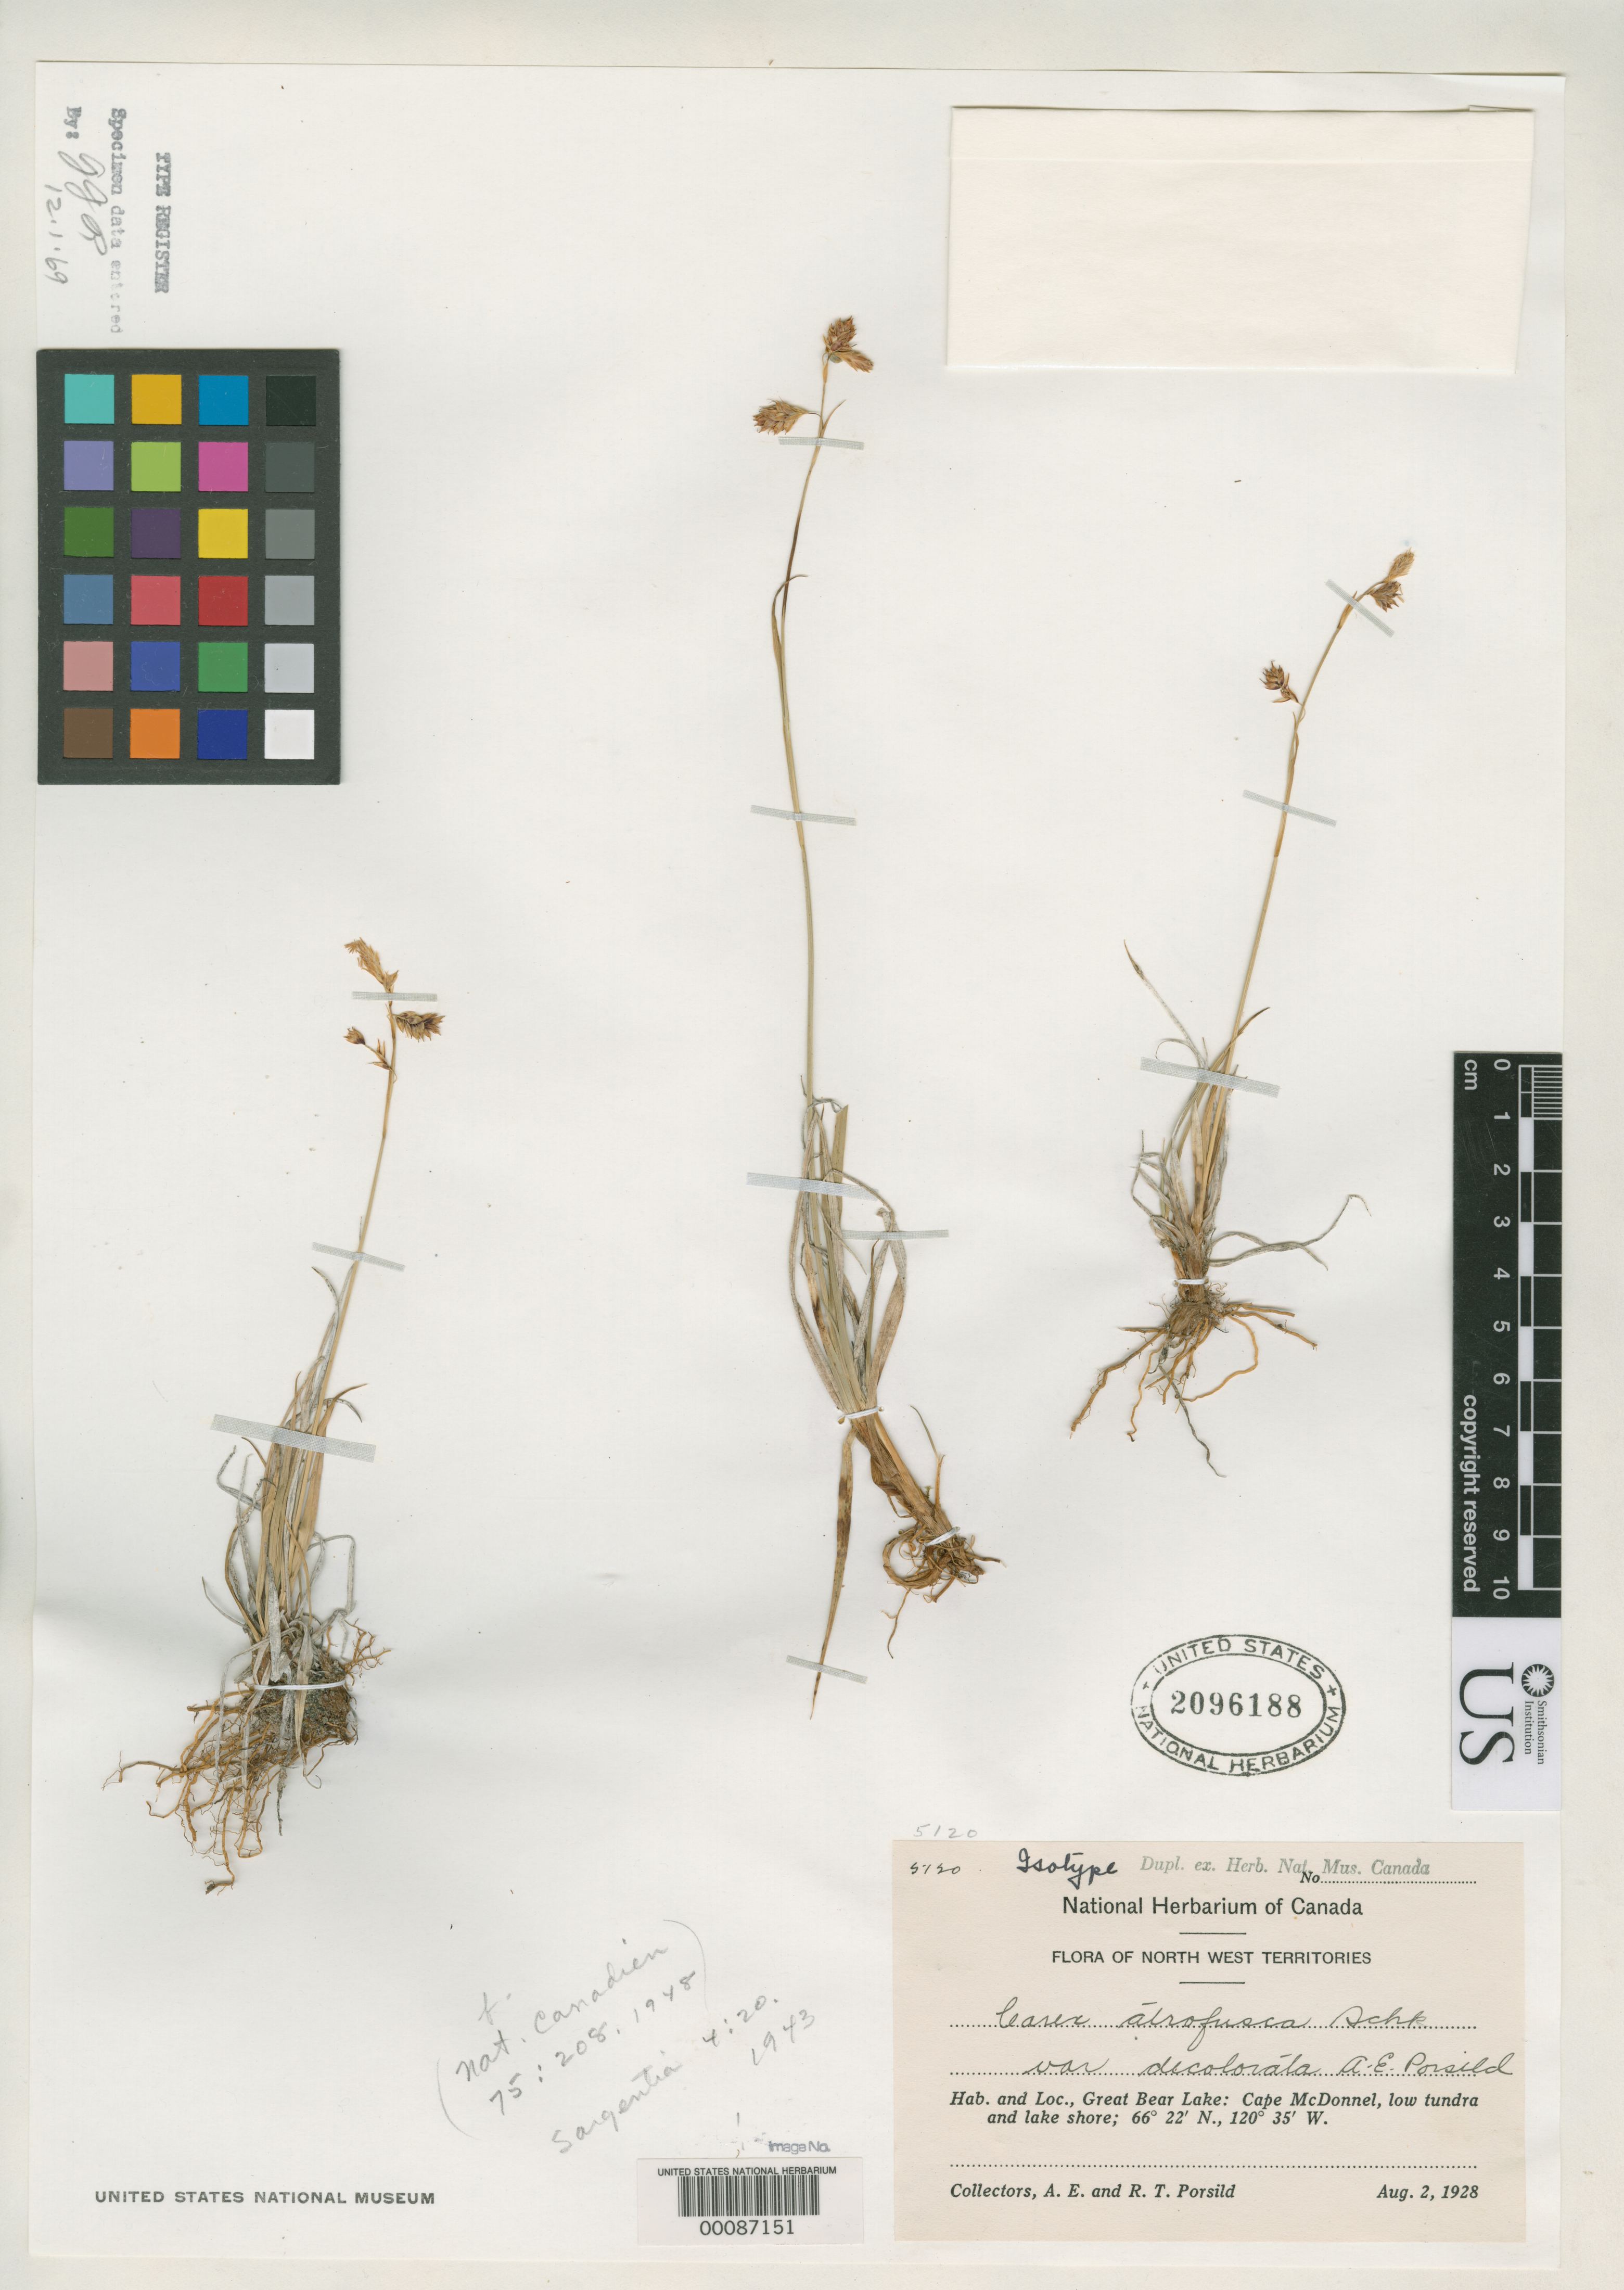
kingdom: Plantae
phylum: Tracheophyta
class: Liliopsida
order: Poales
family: Cyperaceae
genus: Carex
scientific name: Carex atrofusca var. decolorata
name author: A.E. Porsild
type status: Isotype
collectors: A. E. Porsild & R. T. Porsild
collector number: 5120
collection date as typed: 02 Aug 1928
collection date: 1928-08-02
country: Canada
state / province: Northwest Territories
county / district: Mackenzie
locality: Greatbear Lake, cape Mcdonnell.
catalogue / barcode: US 2096188